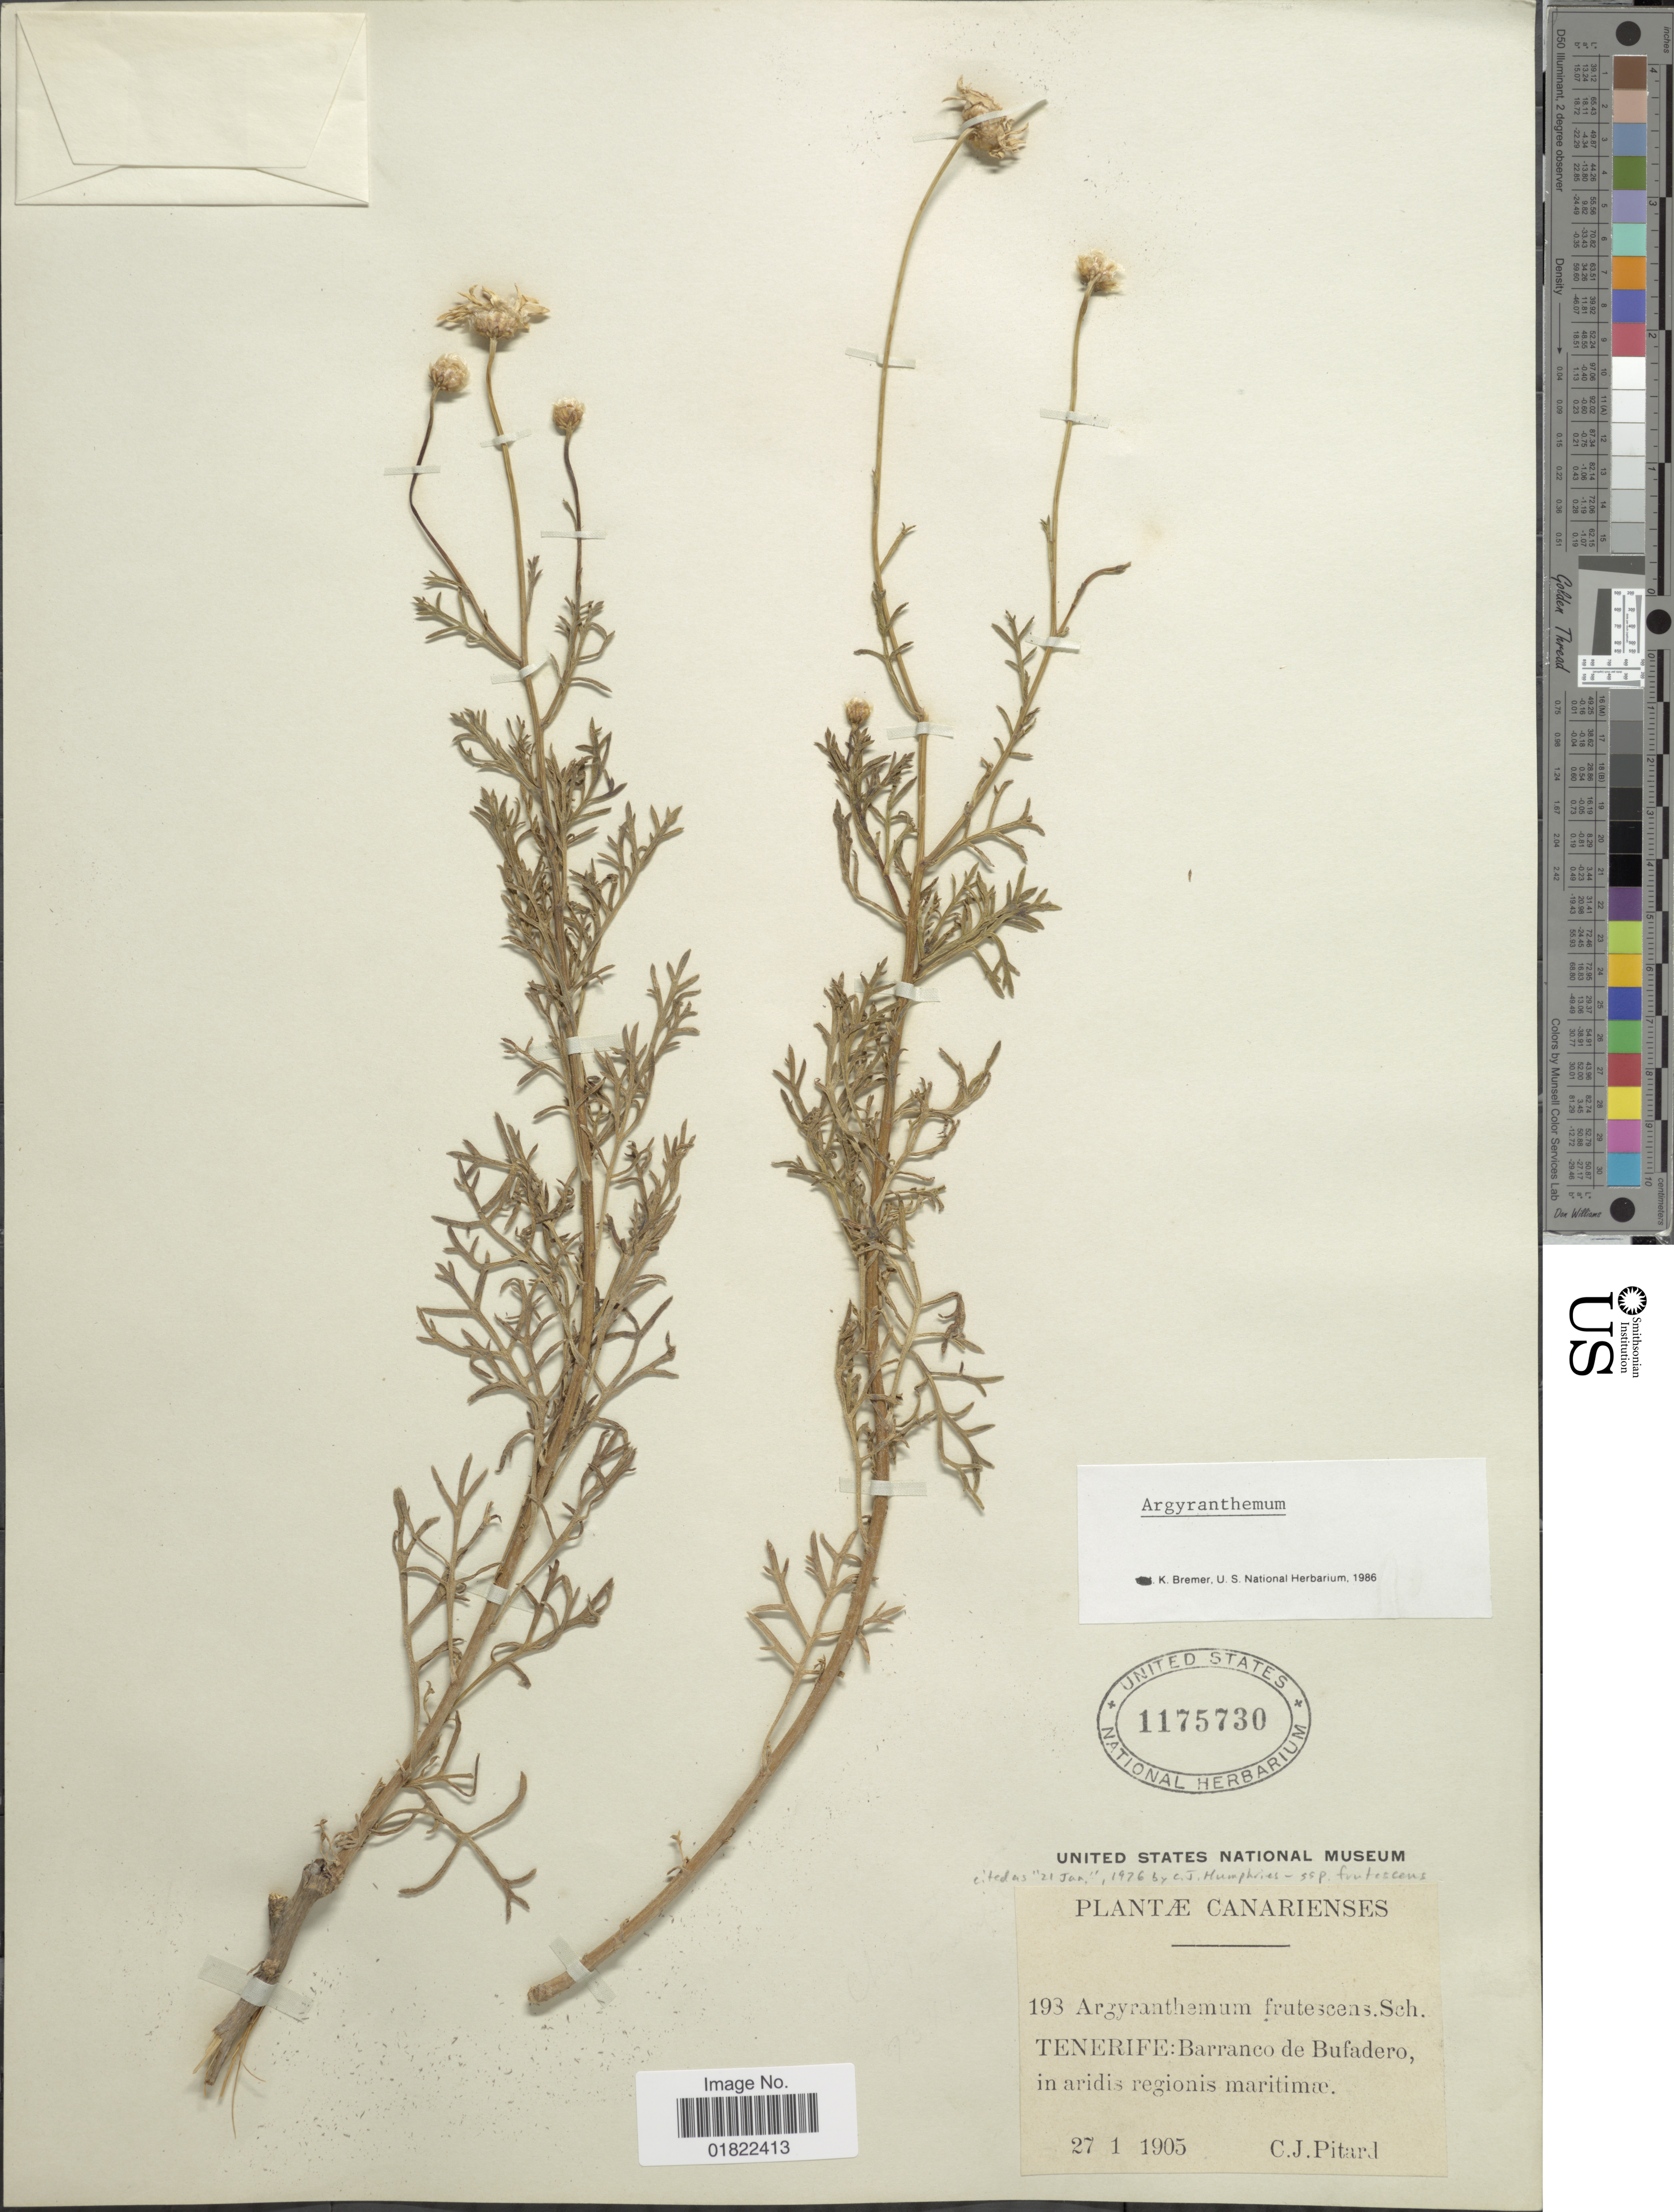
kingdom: Plantae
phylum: Tracheophyta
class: Magnoliopsida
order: Asterales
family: Asteraceae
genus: Argyranthemum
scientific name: Argyranthemum frutescens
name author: L.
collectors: C. Pitard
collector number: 198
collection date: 1905-01-27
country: Spain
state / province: Canarias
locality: Tenerife: Barranco de Bufadero, in aridis regionis maritimæ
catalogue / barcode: US 1175730